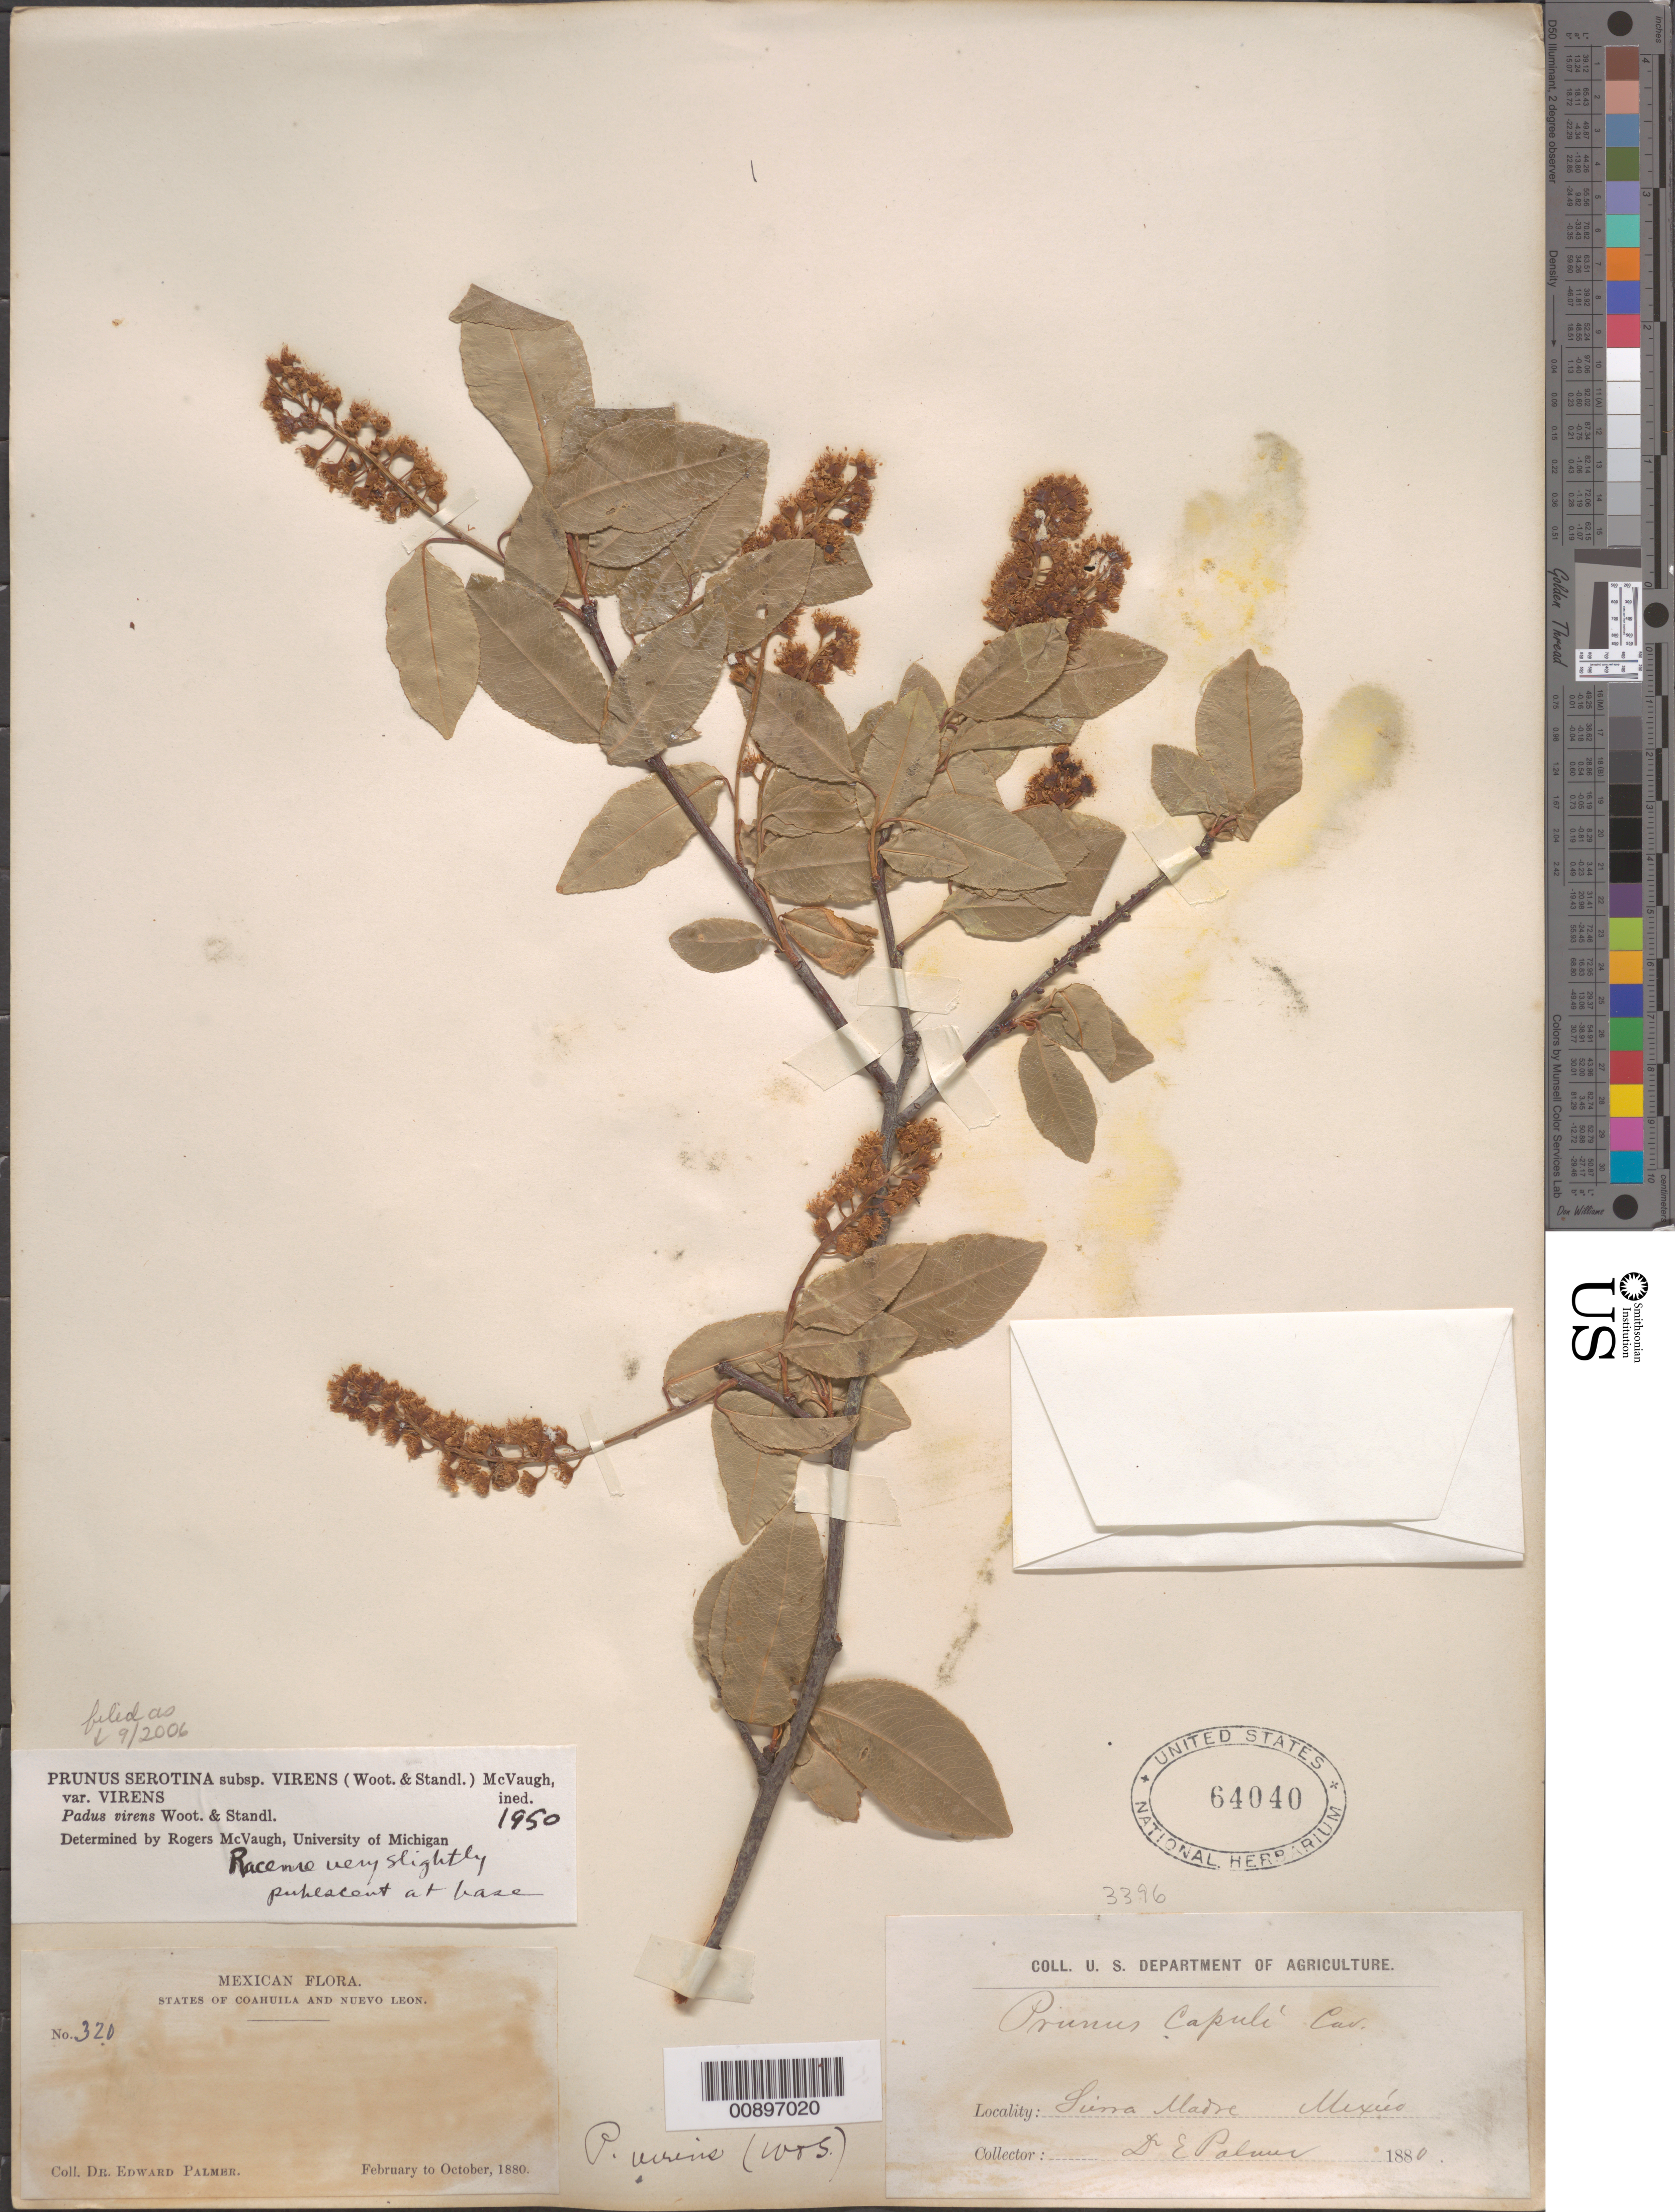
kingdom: Plantae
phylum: Tracheophyta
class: Magnoliopsida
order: Rosales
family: Rosaceae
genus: Prunus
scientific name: Prunus serotina var. rufula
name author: (Wooton & Standl.) McVaugh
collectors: E. Palmer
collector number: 320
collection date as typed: Feb 1880 to -- Oct 1880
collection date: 1880-02/1880-10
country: Mexico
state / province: Coahuila / Nuevo León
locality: Sierra Madre. States of Coahuila and Nuevo León.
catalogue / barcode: US 64040